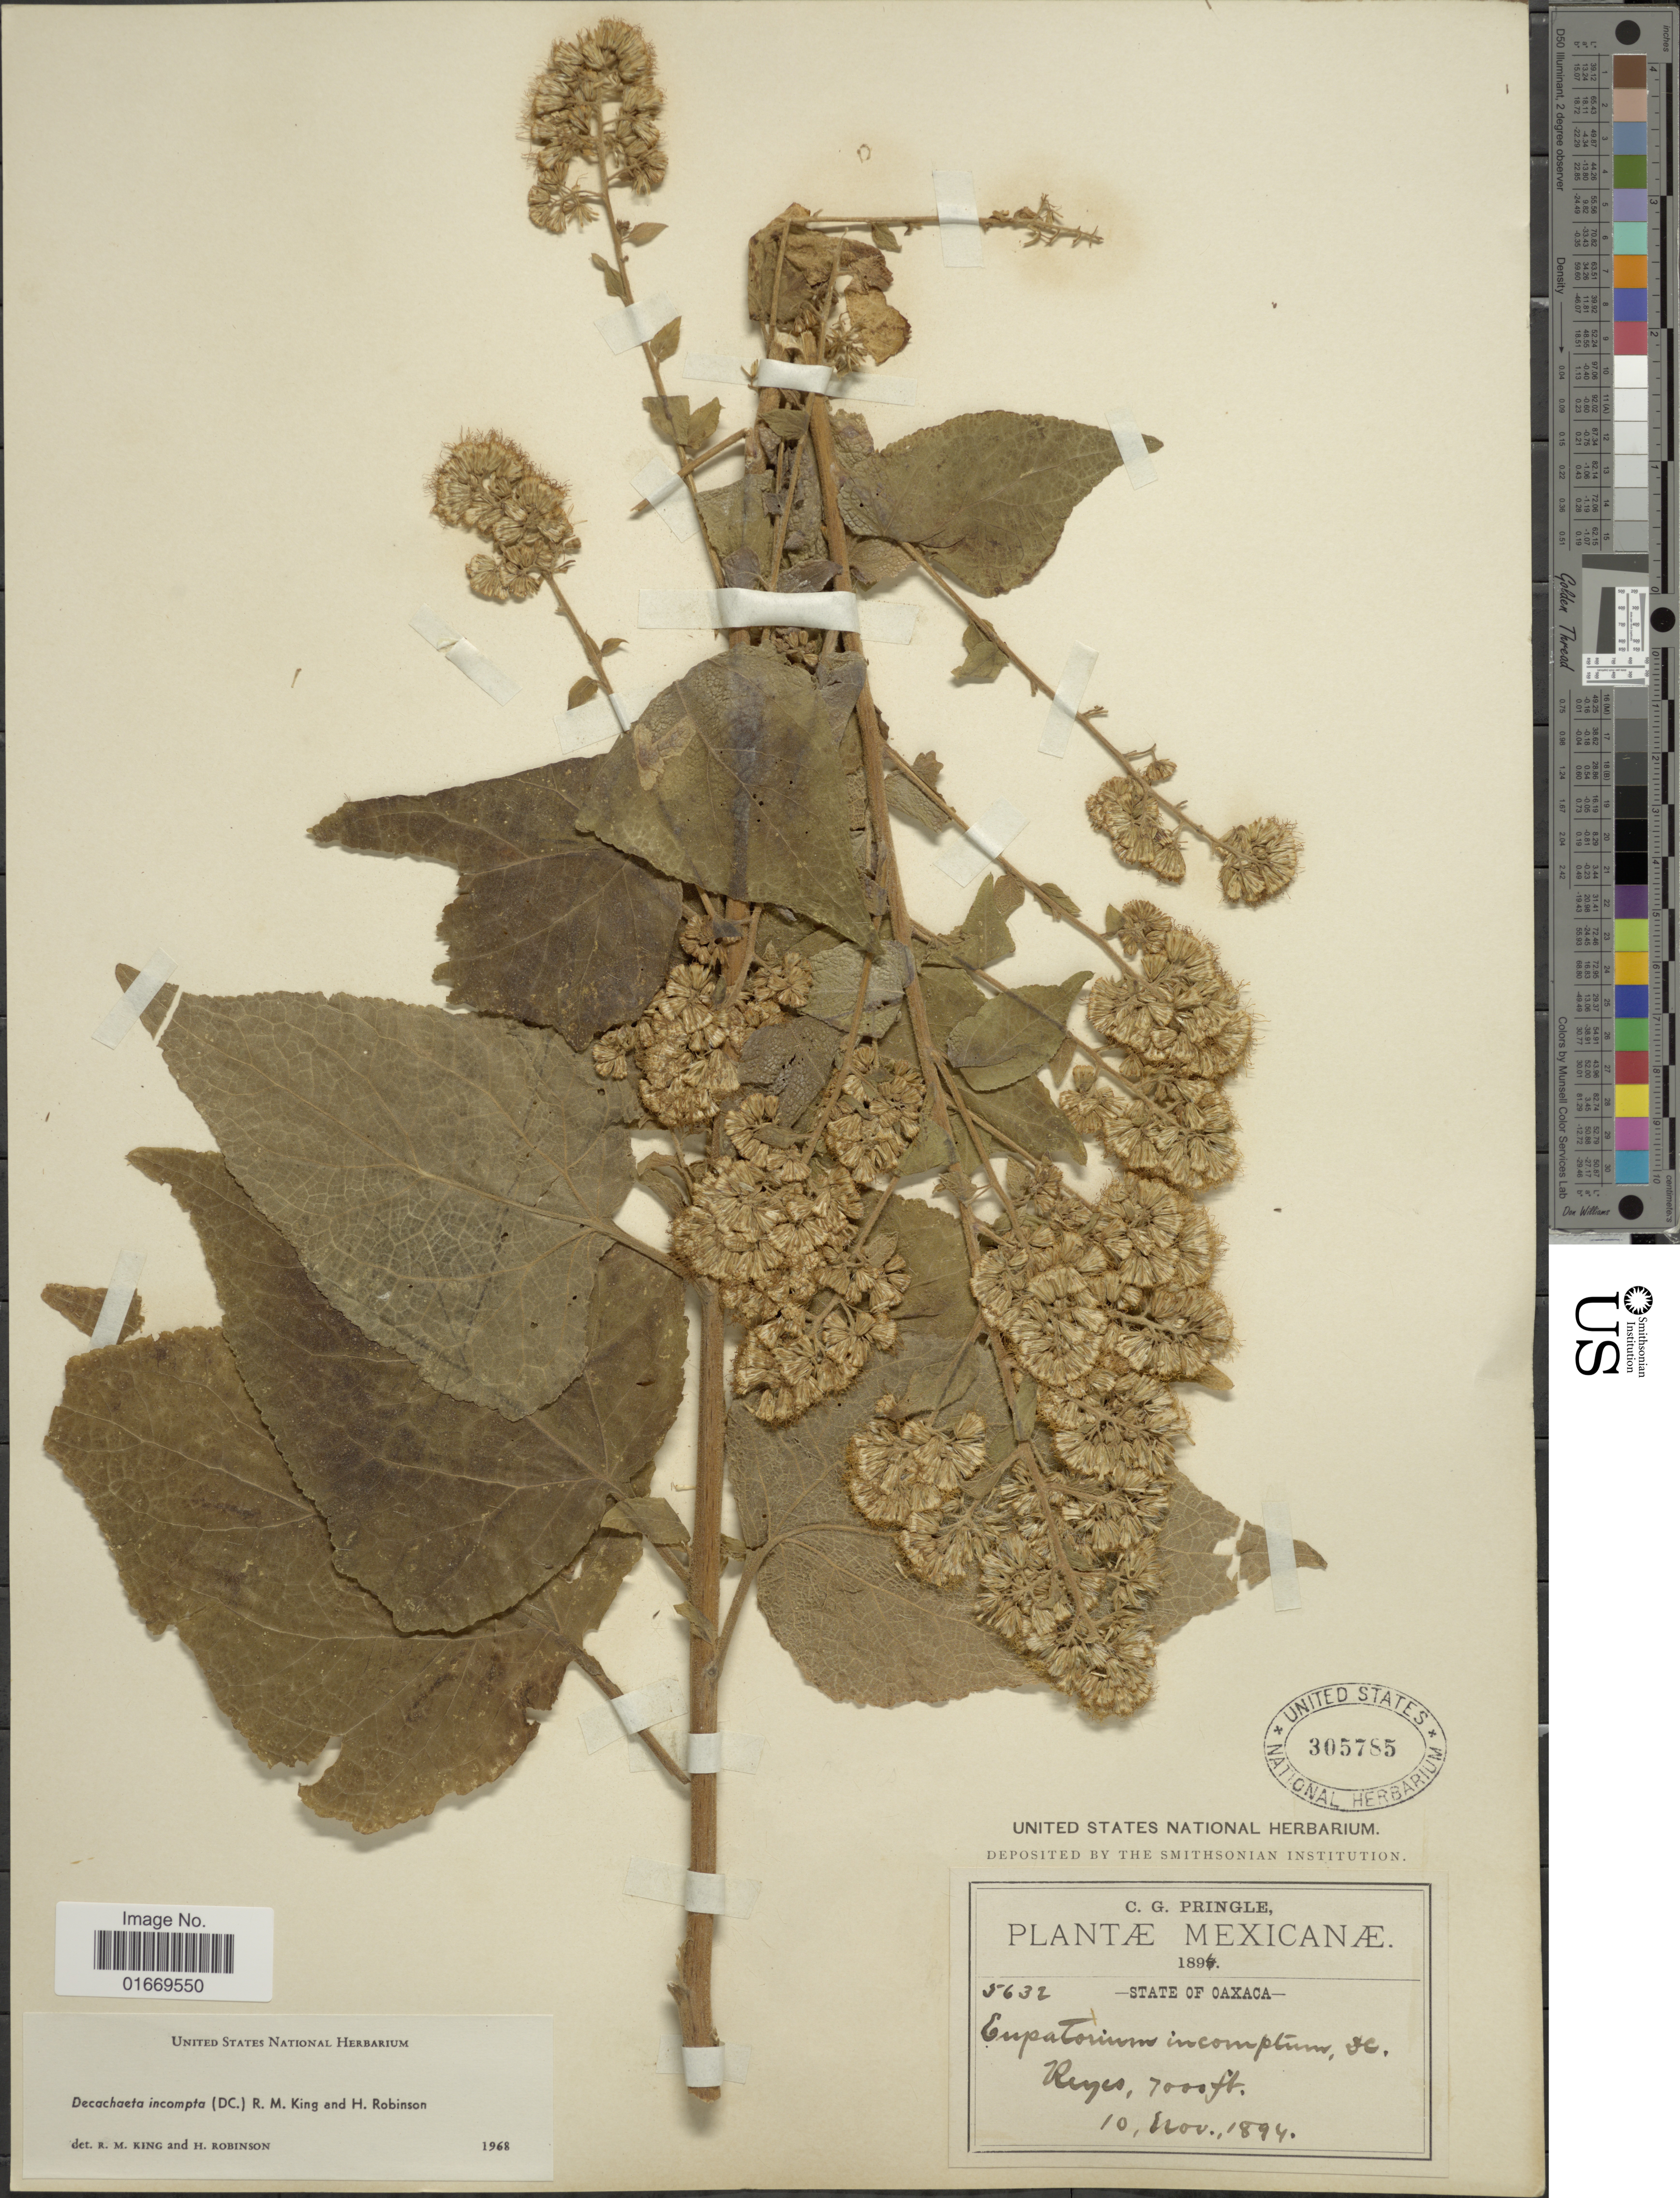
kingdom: Plantae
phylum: Tracheophyta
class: Magnoliopsida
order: Asterales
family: Asteraceae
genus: Decachaeta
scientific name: Decachaeta incompta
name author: (DC.) R.M. King & H. Rob.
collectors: C. G. Pringle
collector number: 5632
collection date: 1894-11-10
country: Mexico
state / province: Oaxaca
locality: Reyes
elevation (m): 2134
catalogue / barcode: US 305785